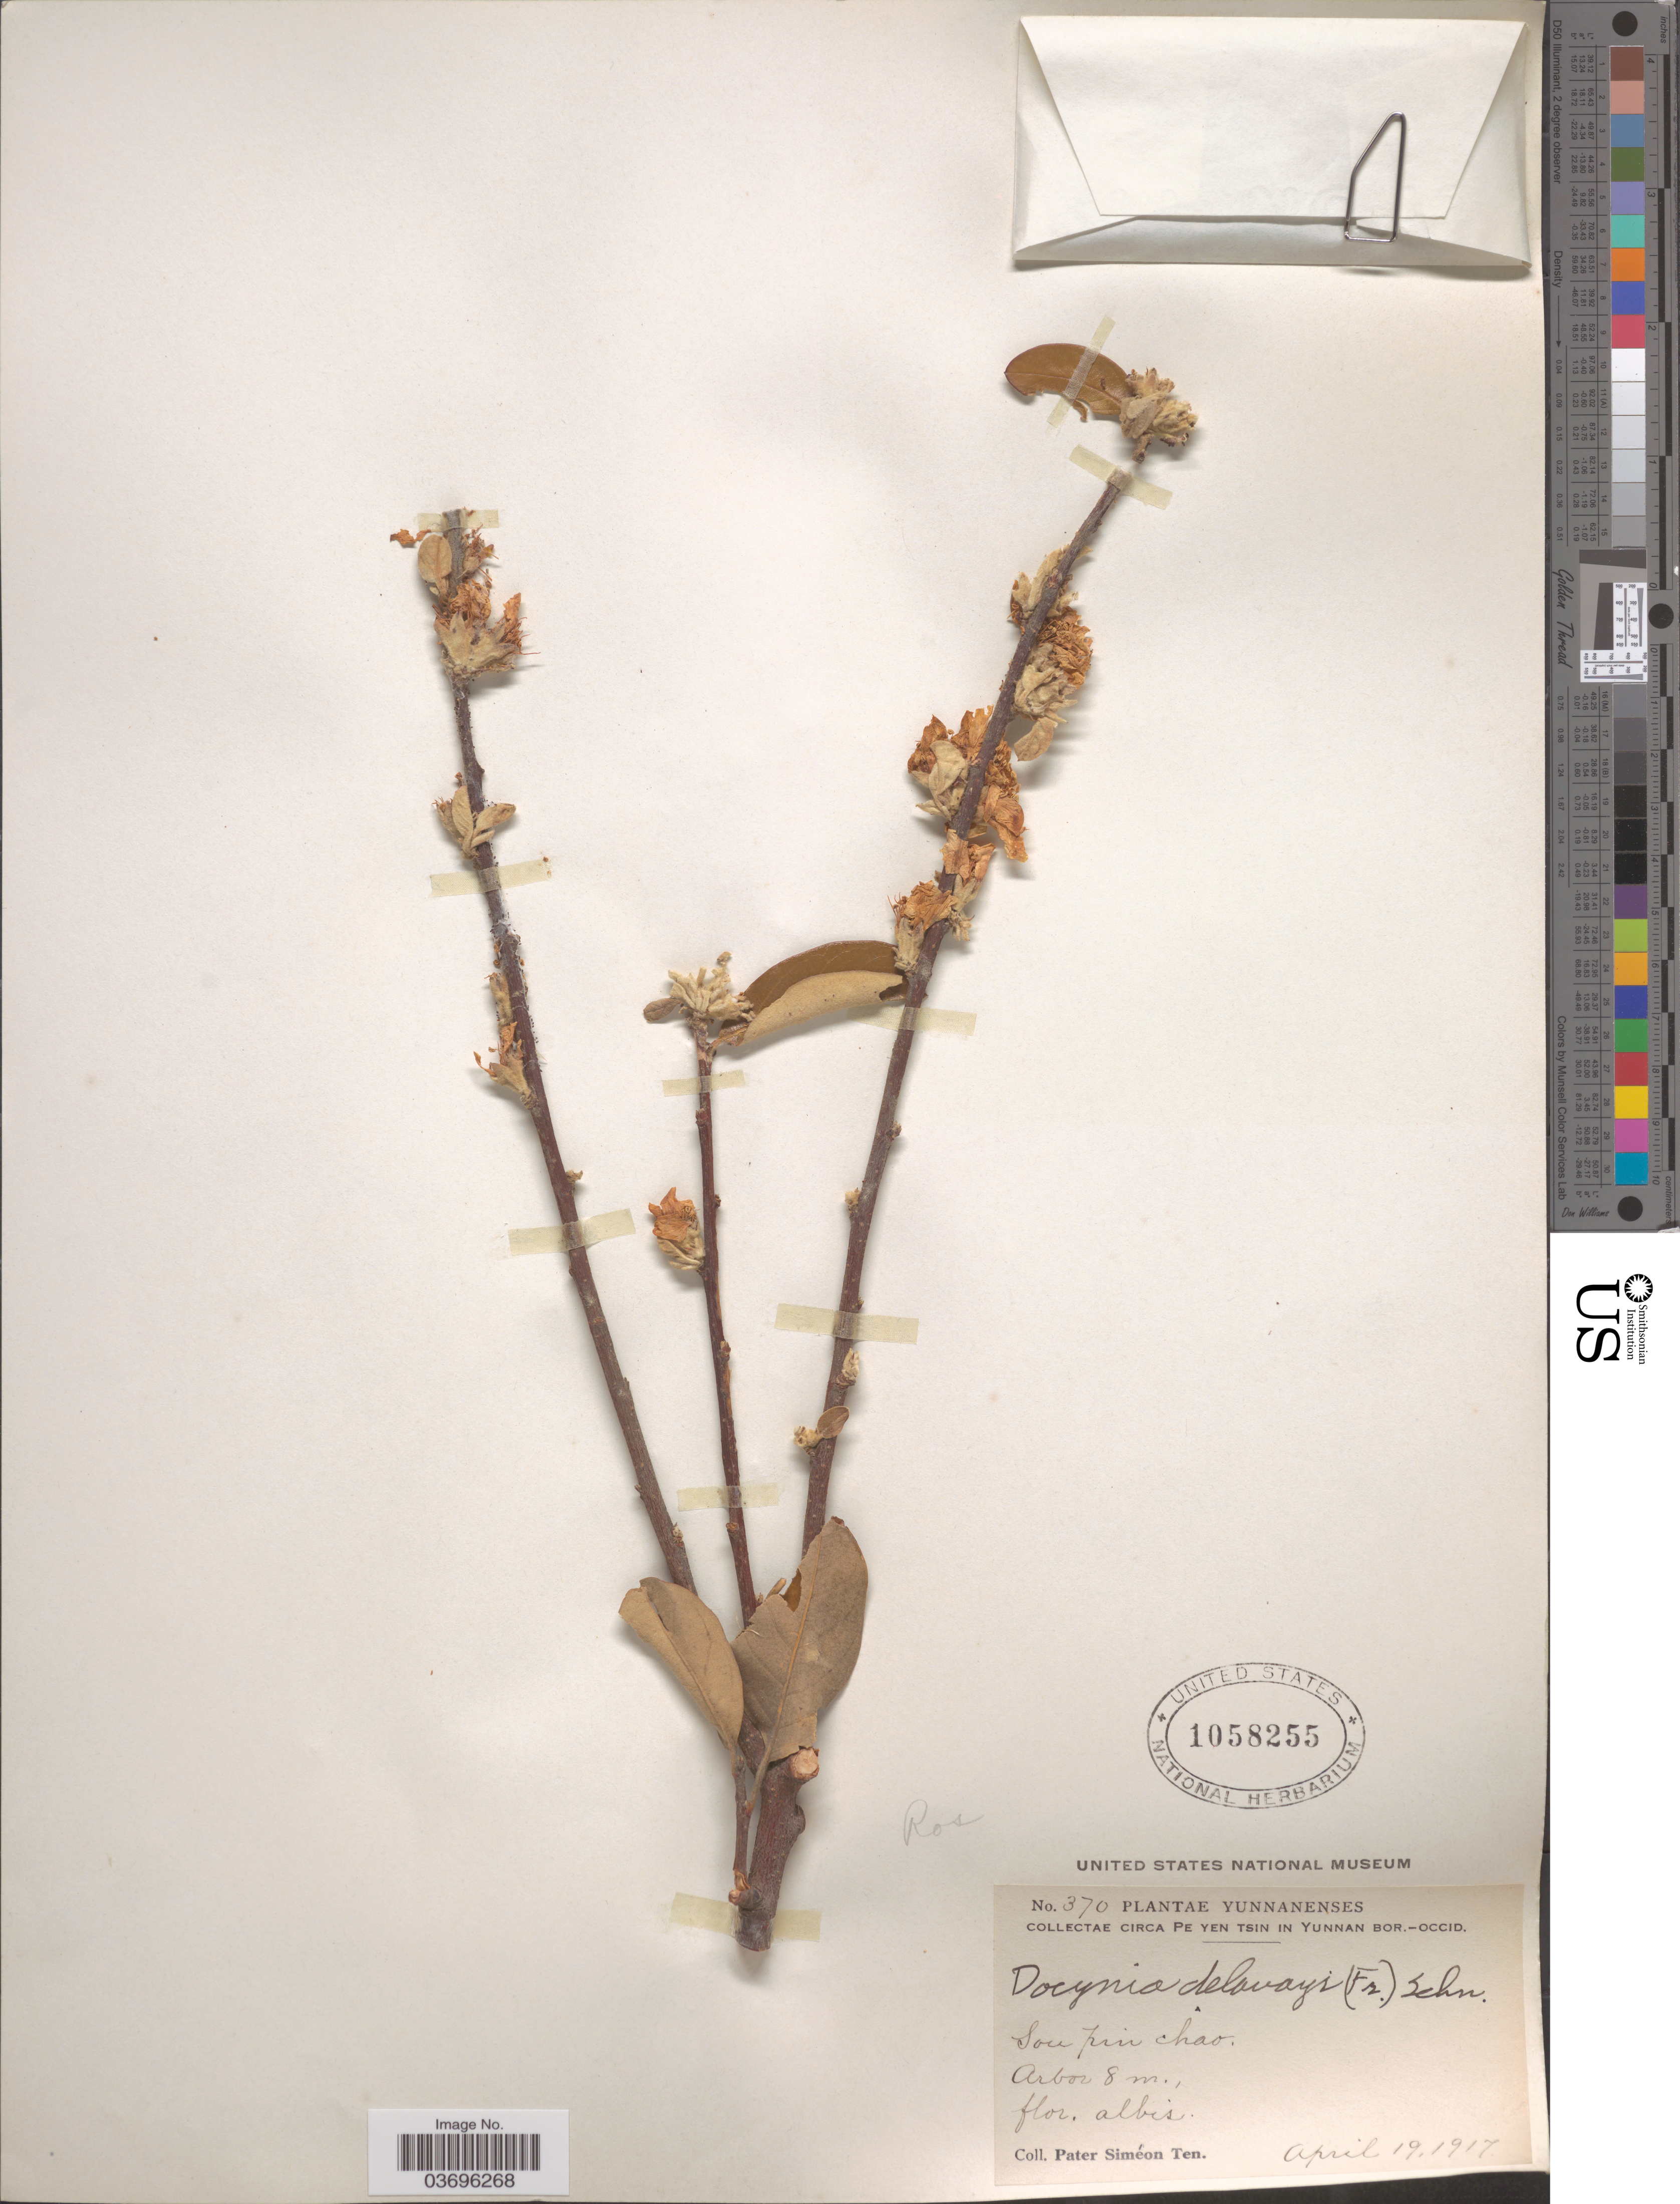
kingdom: Plantae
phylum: Tracheophyta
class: Magnoliopsida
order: Rosales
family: Rosaceae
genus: Docynia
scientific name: Docynia delavayi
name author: C.K. Schneid.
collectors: P. S. Ten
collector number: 370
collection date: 1917-04-19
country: China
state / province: Yunnan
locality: Circa Pe Yen Tsin in Yunnan Bor.-Occid. Sou [interpreted] pin chao.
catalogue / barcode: US 1058255